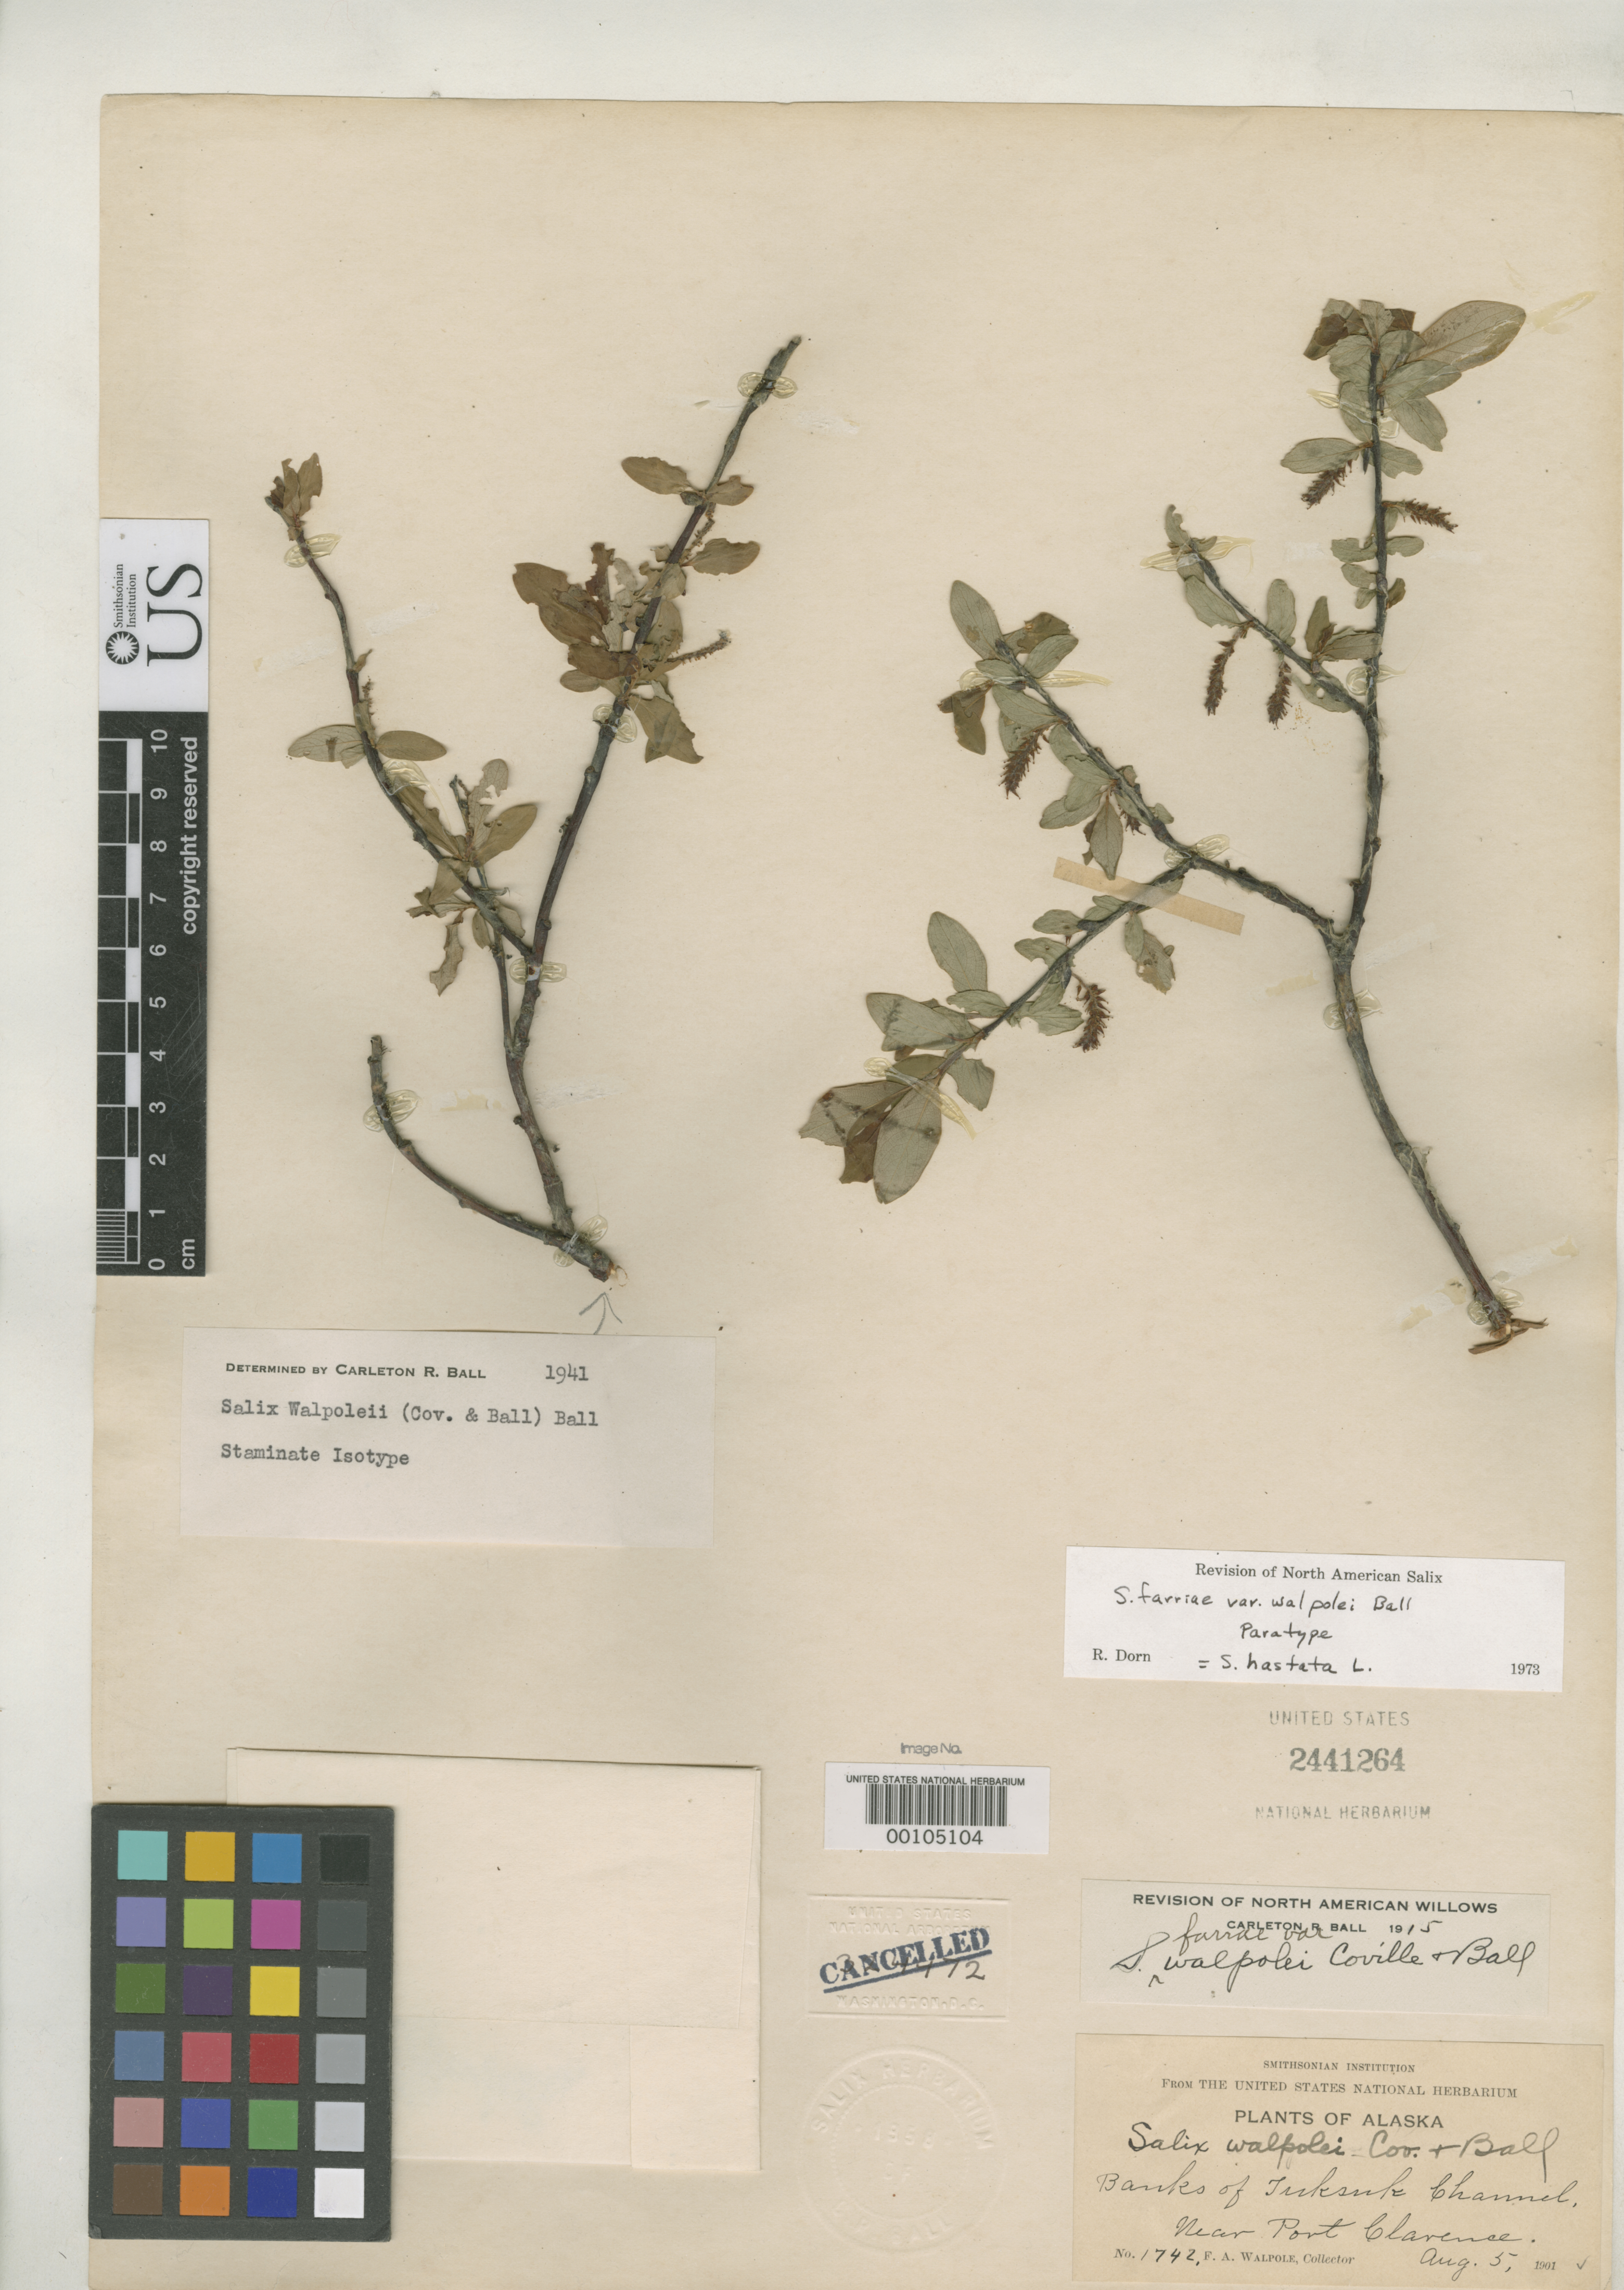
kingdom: Plantae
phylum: Tracheophyta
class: Magnoliopsida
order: Malpighiales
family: Salicaceae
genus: Salix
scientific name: Salix farrae var. walpolei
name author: Coville & C.R. Ball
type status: Isosyntype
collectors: F. Walpole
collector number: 1742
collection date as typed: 05 Aug 1901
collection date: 1901-08-05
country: United States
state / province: Alaska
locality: Banks of Tuksuk Channel, near Port Clarence.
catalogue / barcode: US 2441264